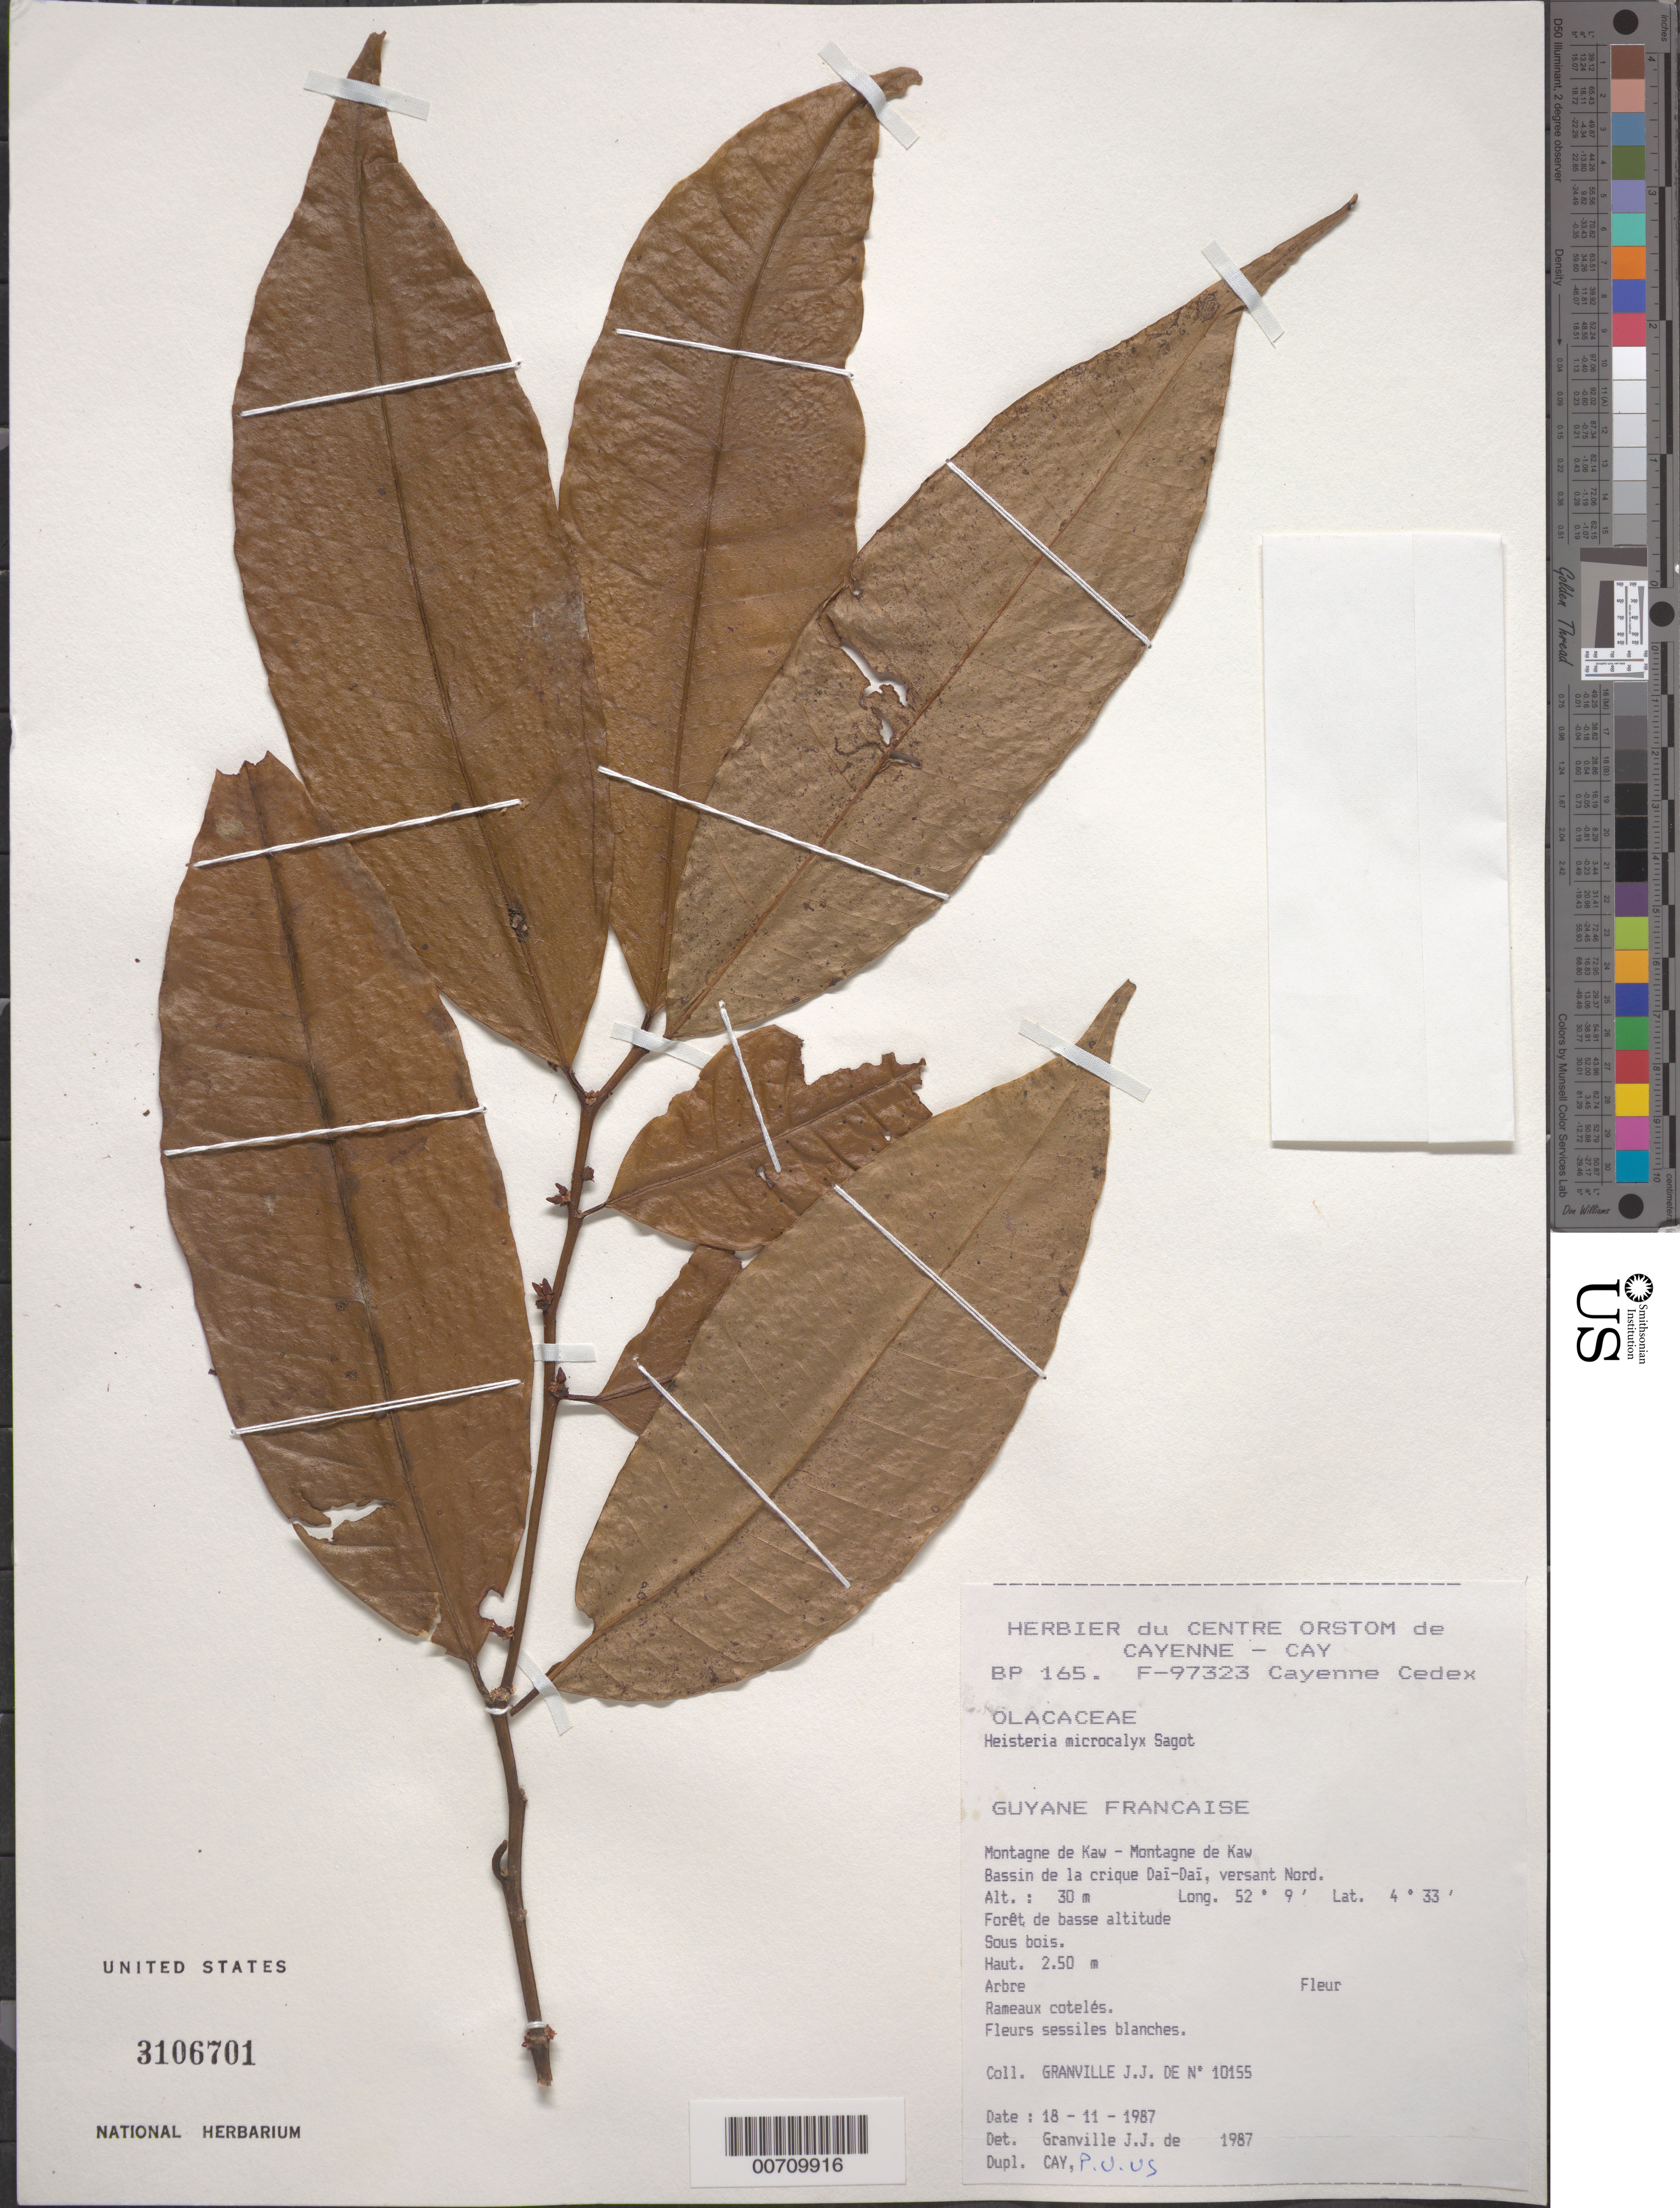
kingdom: Plantae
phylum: Tracheophyta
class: Magnoliopsida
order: Santalales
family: Erythropalaceae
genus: Heisteria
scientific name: Heisteria microcalyx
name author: Sagot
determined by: Granville, J. J. de, (CAY), Institut de Recherche pour le Developpement (IRD) (FRENCH GUIANA)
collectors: J.-J. de Granville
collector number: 10155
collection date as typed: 18-Nov-87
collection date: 1987-11-18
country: French Guiana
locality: Montagne de Kaw, Bassin de la crique Dai-Dai, versant Nord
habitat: Low forest, understory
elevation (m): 30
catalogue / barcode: US 3106701